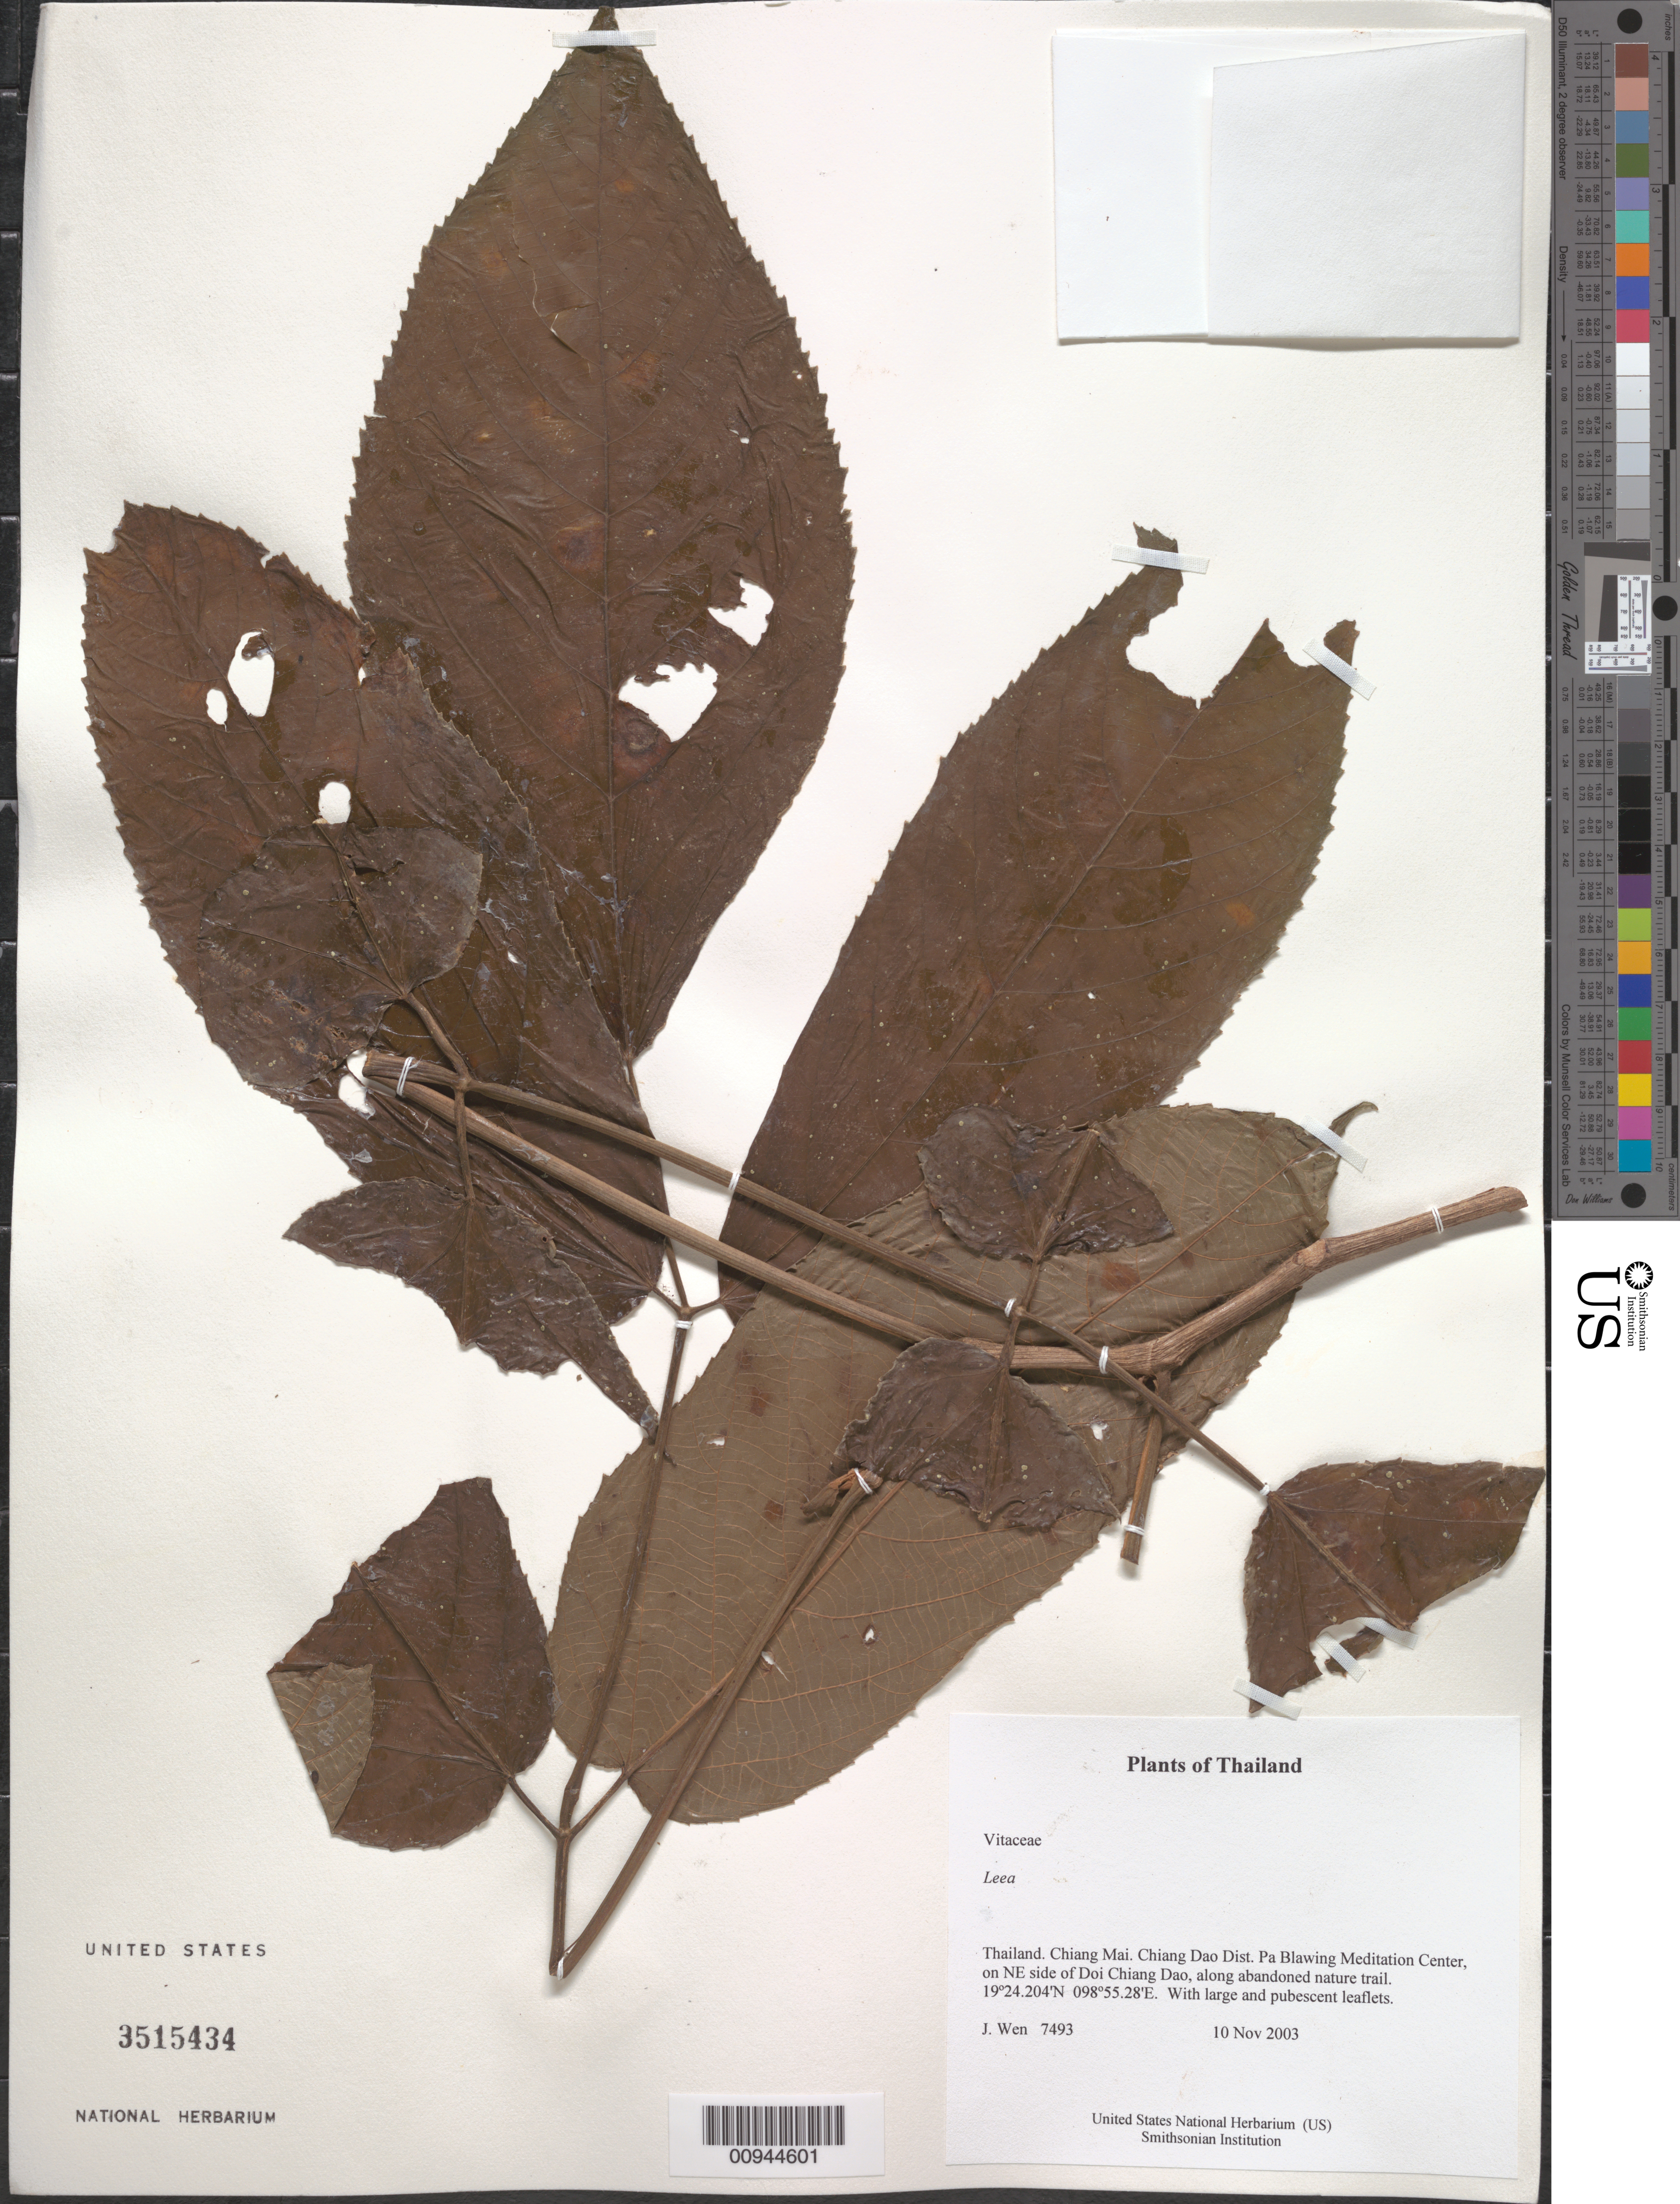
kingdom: Plantae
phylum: Tracheophyta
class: Magnoliopsida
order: Vitales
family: Vitaceae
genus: Leea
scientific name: Leea sp.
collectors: J. Wen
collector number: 7493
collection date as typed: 10 Nov 2003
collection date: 2003-11-10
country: Thailand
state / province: Chiang Mai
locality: Chiang Dao Dist. Pa Blawing Meditation Center, on NE side of Doi Chiang Dao, along abandoned nature trail.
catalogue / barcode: US 3515434